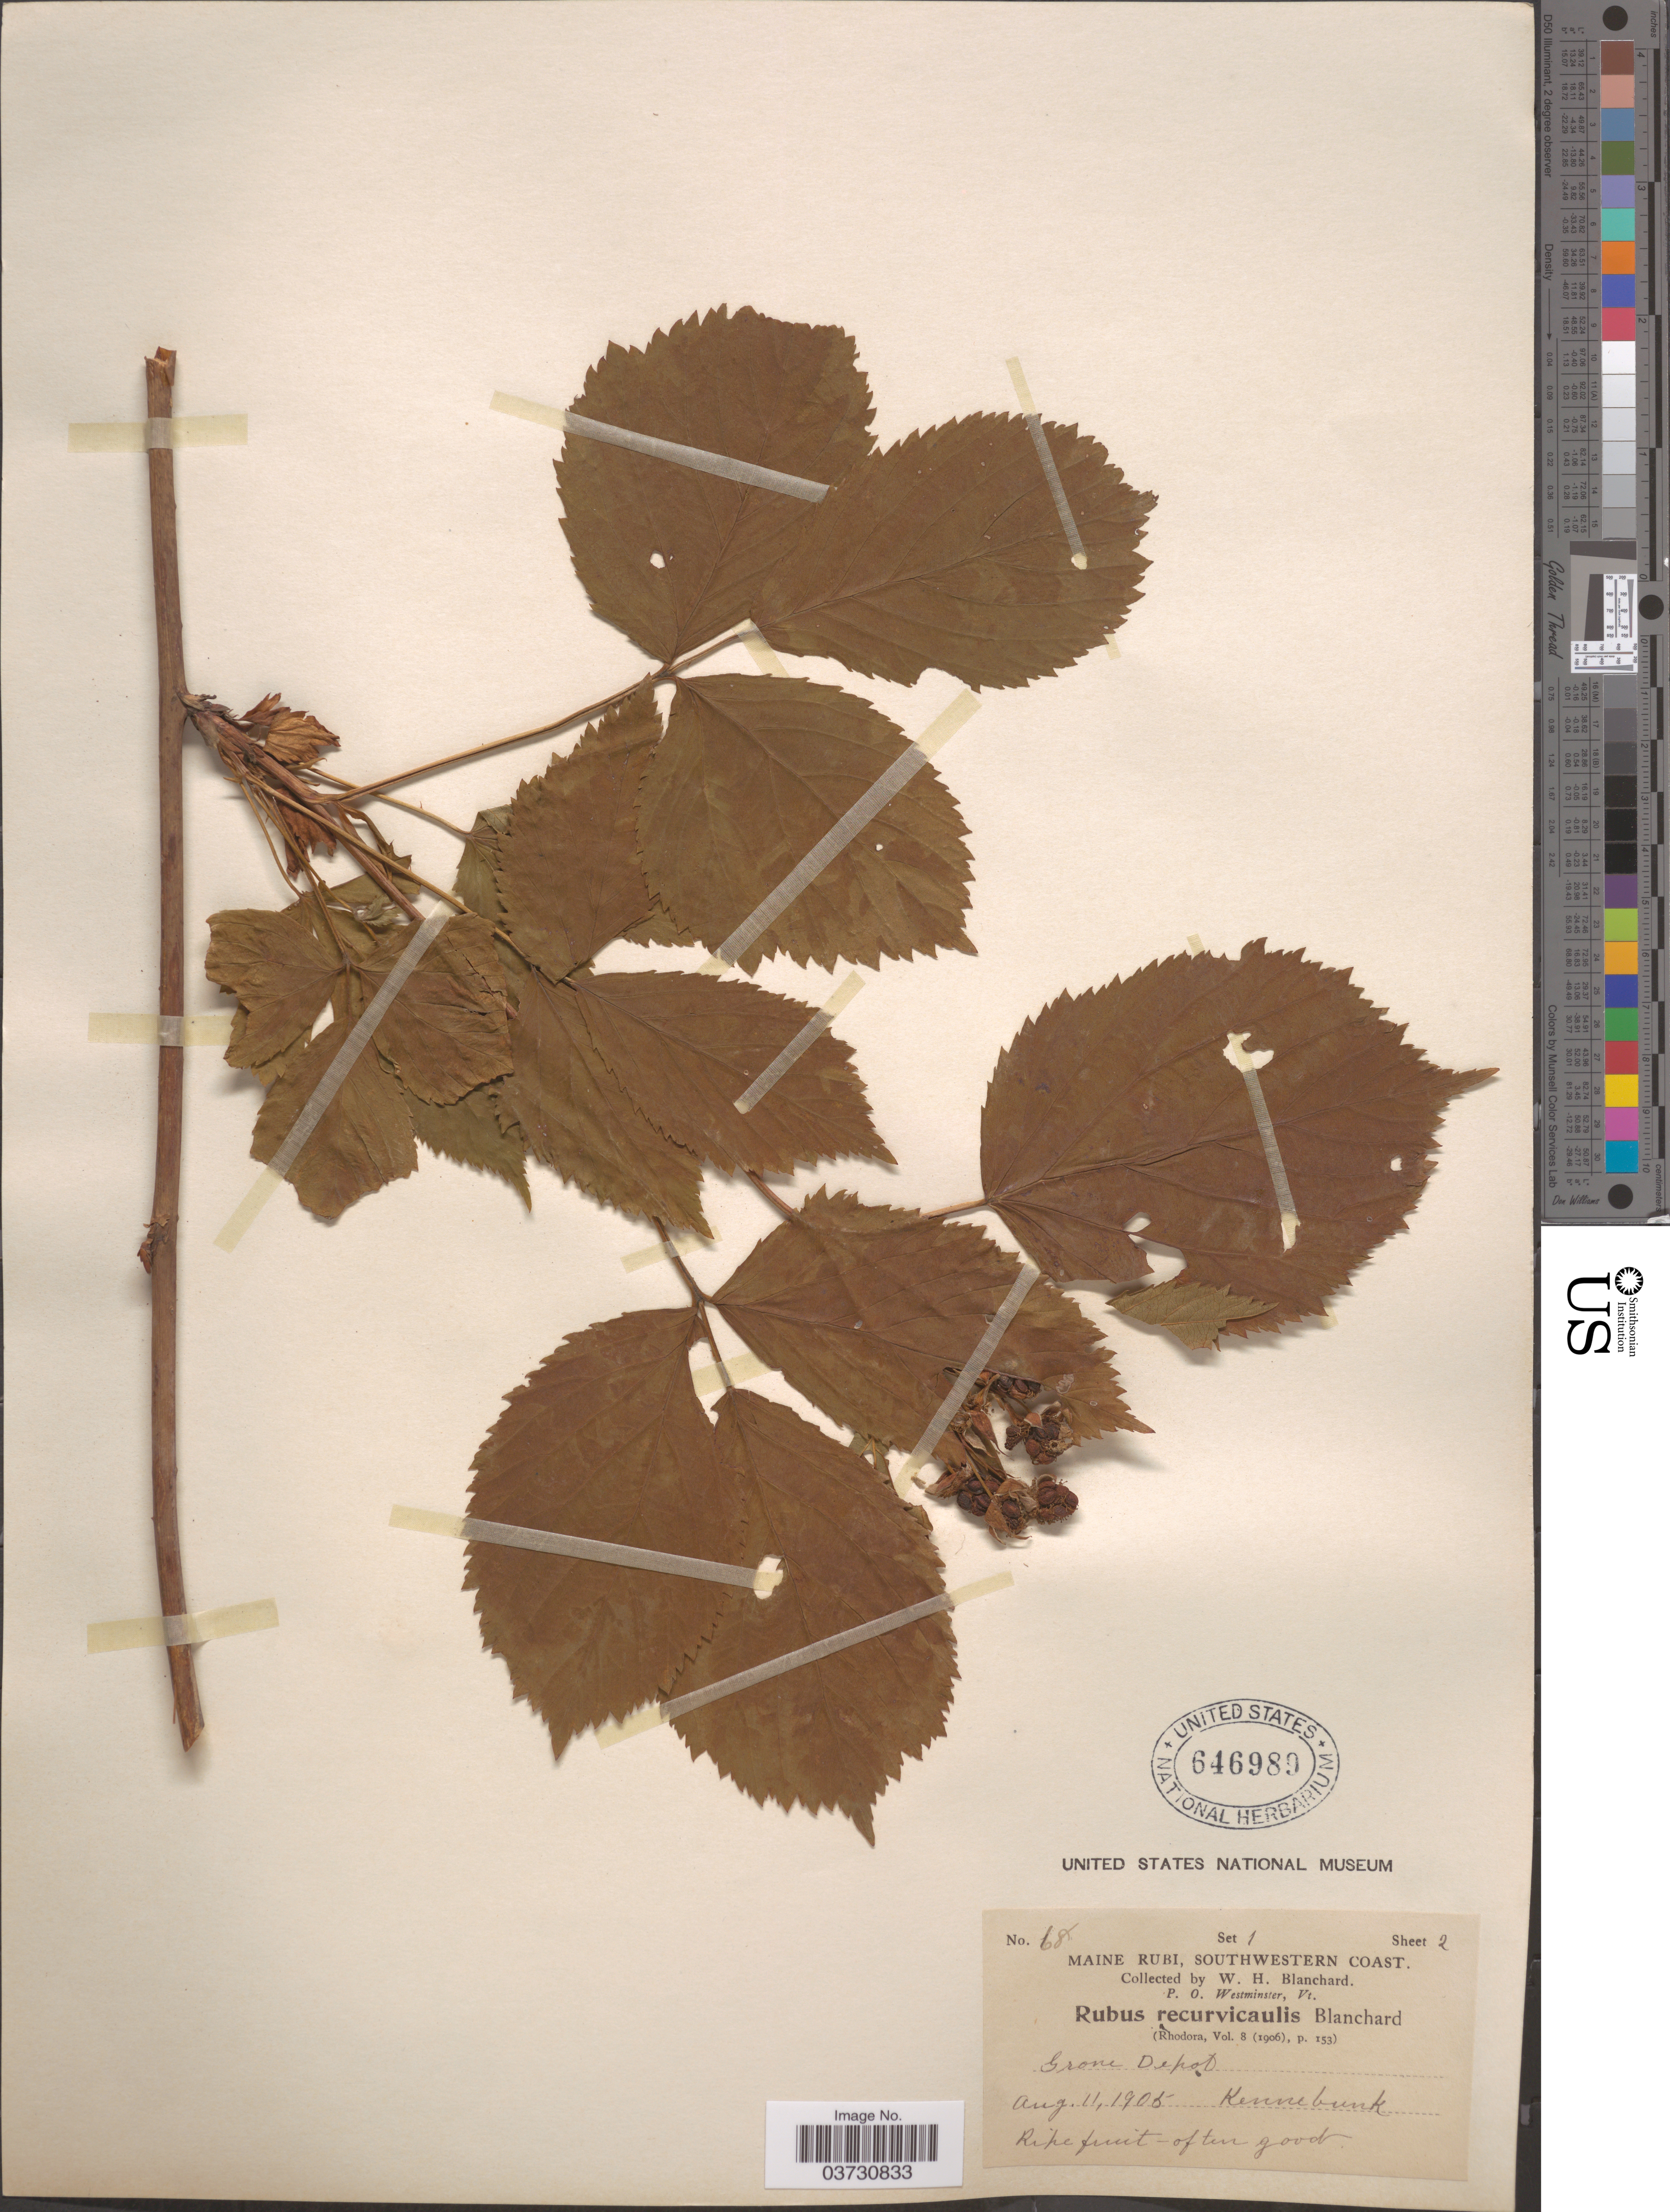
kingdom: Plantae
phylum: Tracheophyta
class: Magnoliopsida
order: Rosales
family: Rosaceae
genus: Rubus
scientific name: Rubus pergratus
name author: Blanch.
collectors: W. H. Blanchard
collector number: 68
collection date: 1905-08-11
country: United States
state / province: Maine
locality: Maine Rubi, Southwestern Coast. Grone Depot. Kennebunk.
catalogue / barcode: US 646989